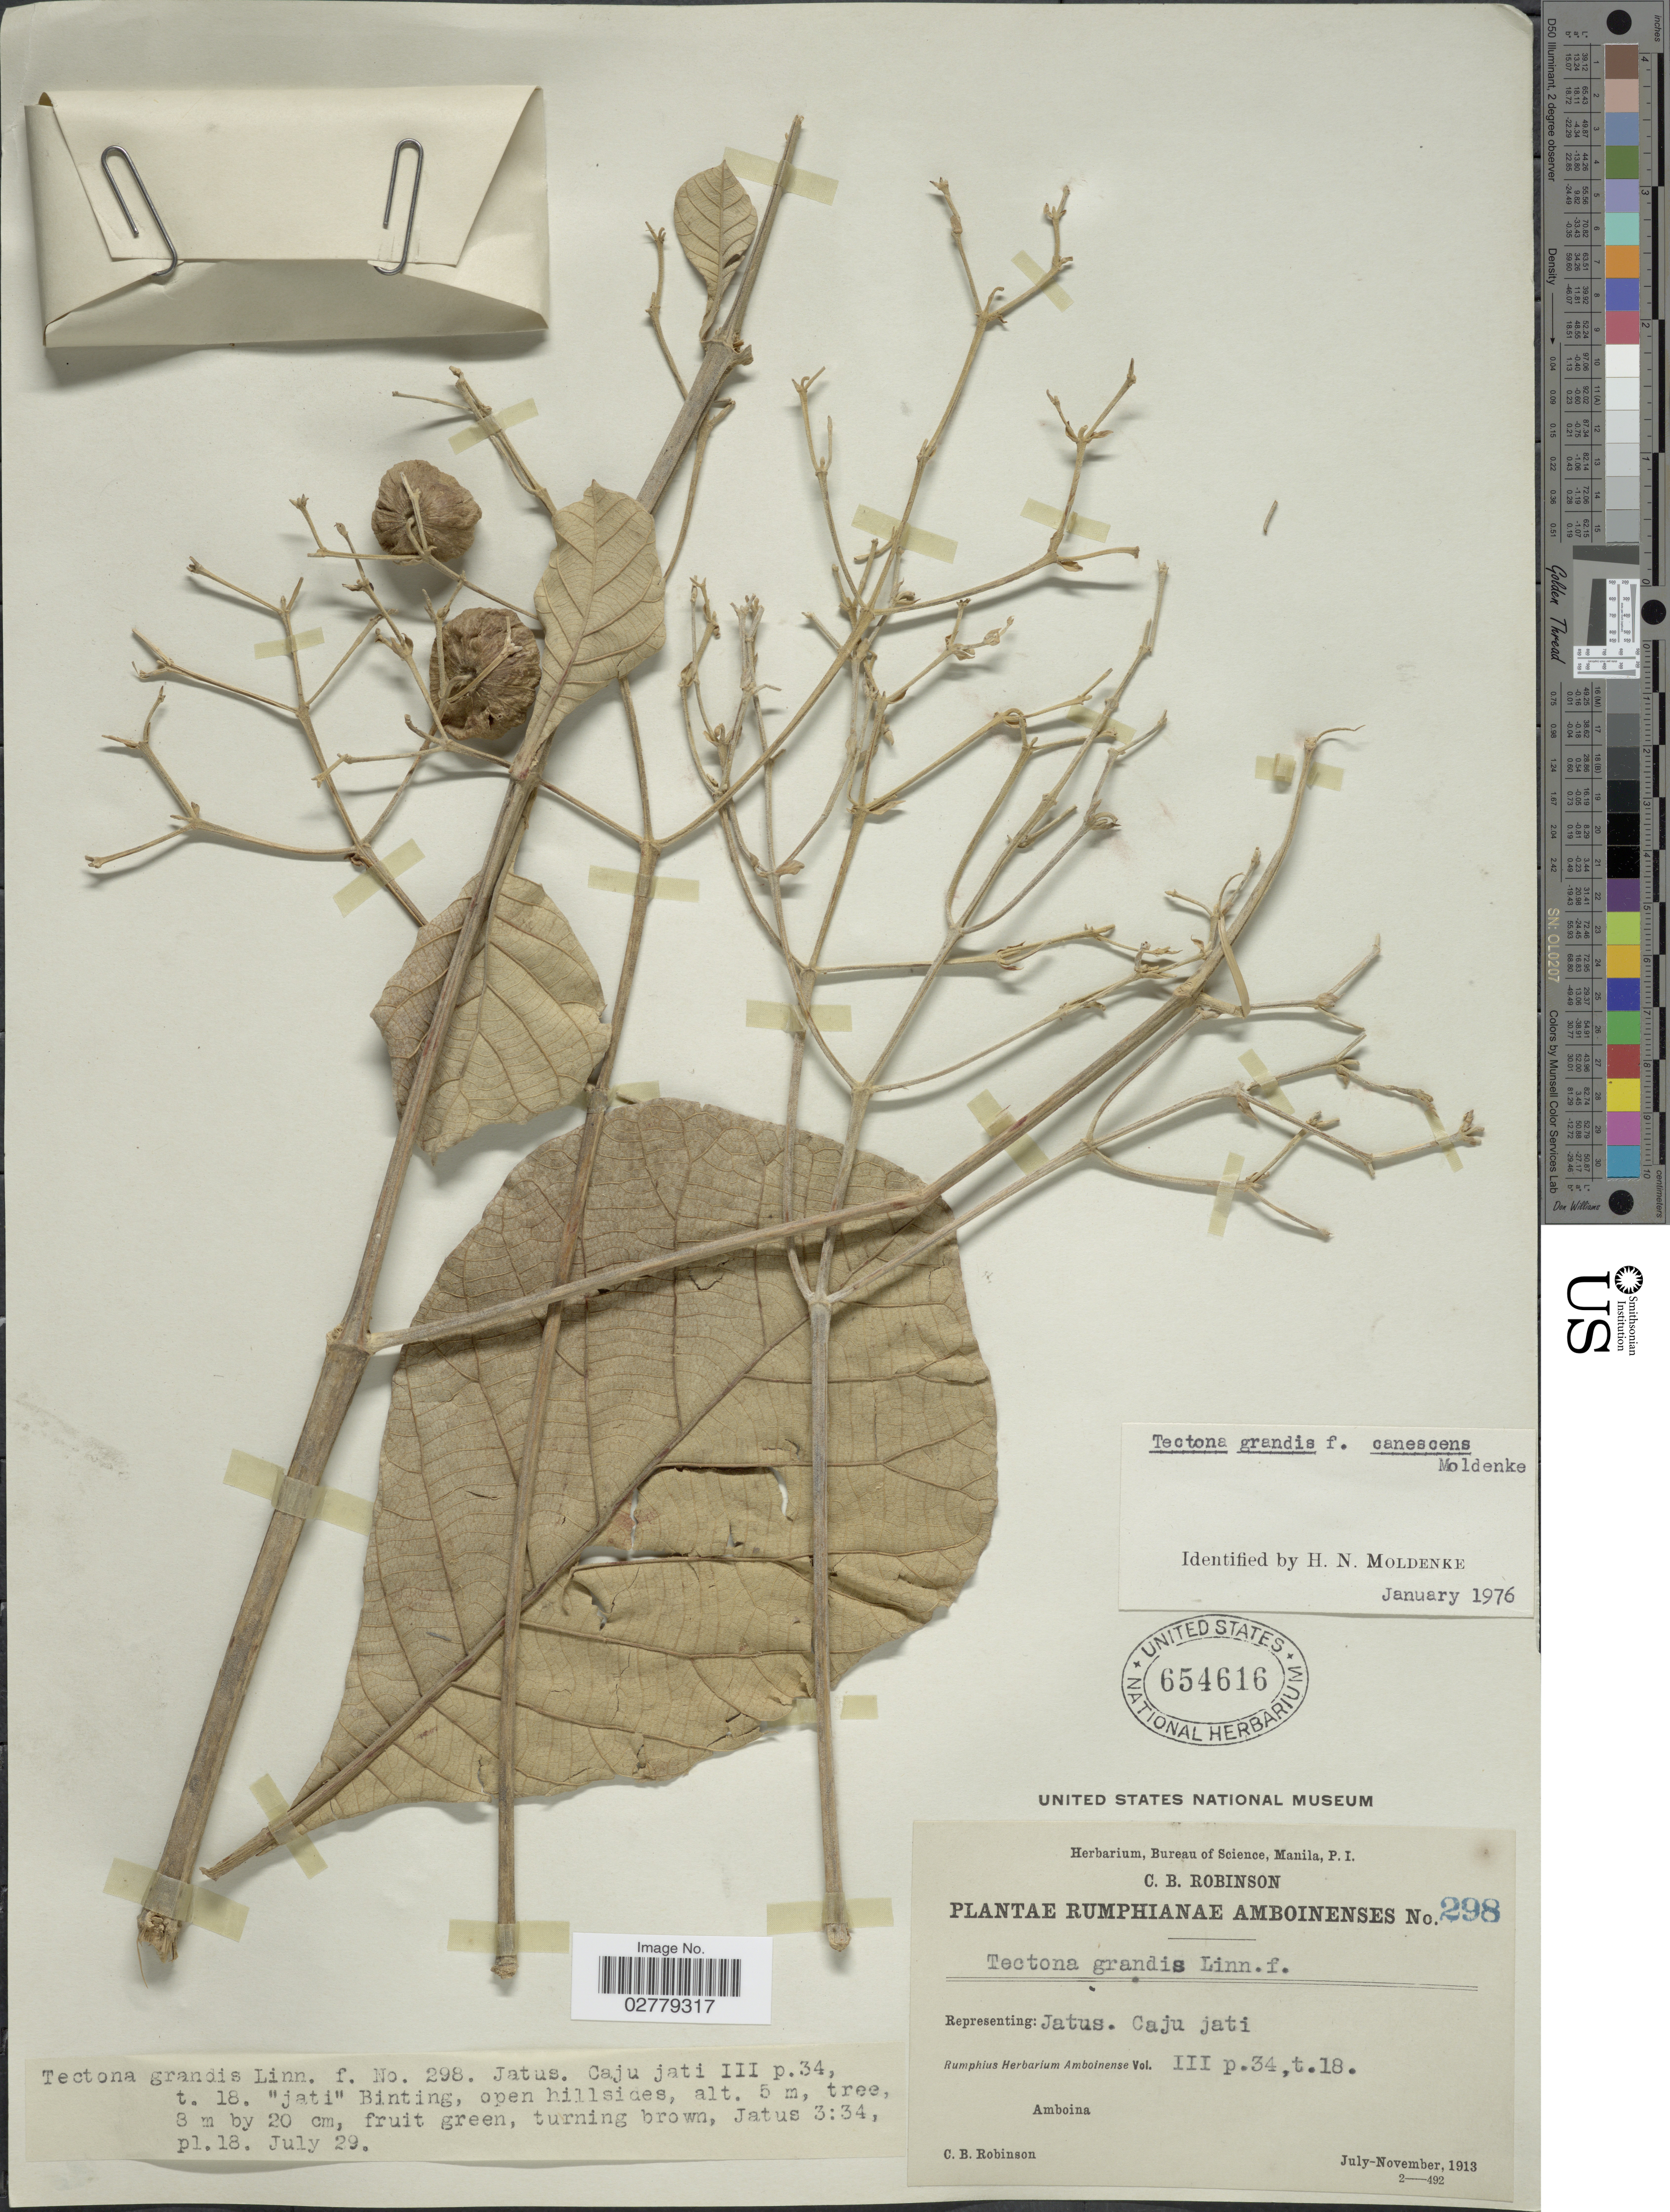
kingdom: Plantae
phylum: Tracheophyta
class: Magnoliopsida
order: Lamiales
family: Lamiaceae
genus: Tectona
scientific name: Tectona grandis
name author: L. f.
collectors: C. Robinson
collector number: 298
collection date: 1913-07-29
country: Indonesia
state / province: Maluku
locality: Rumphianae Amboinenses. Amboina.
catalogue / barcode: US 654616